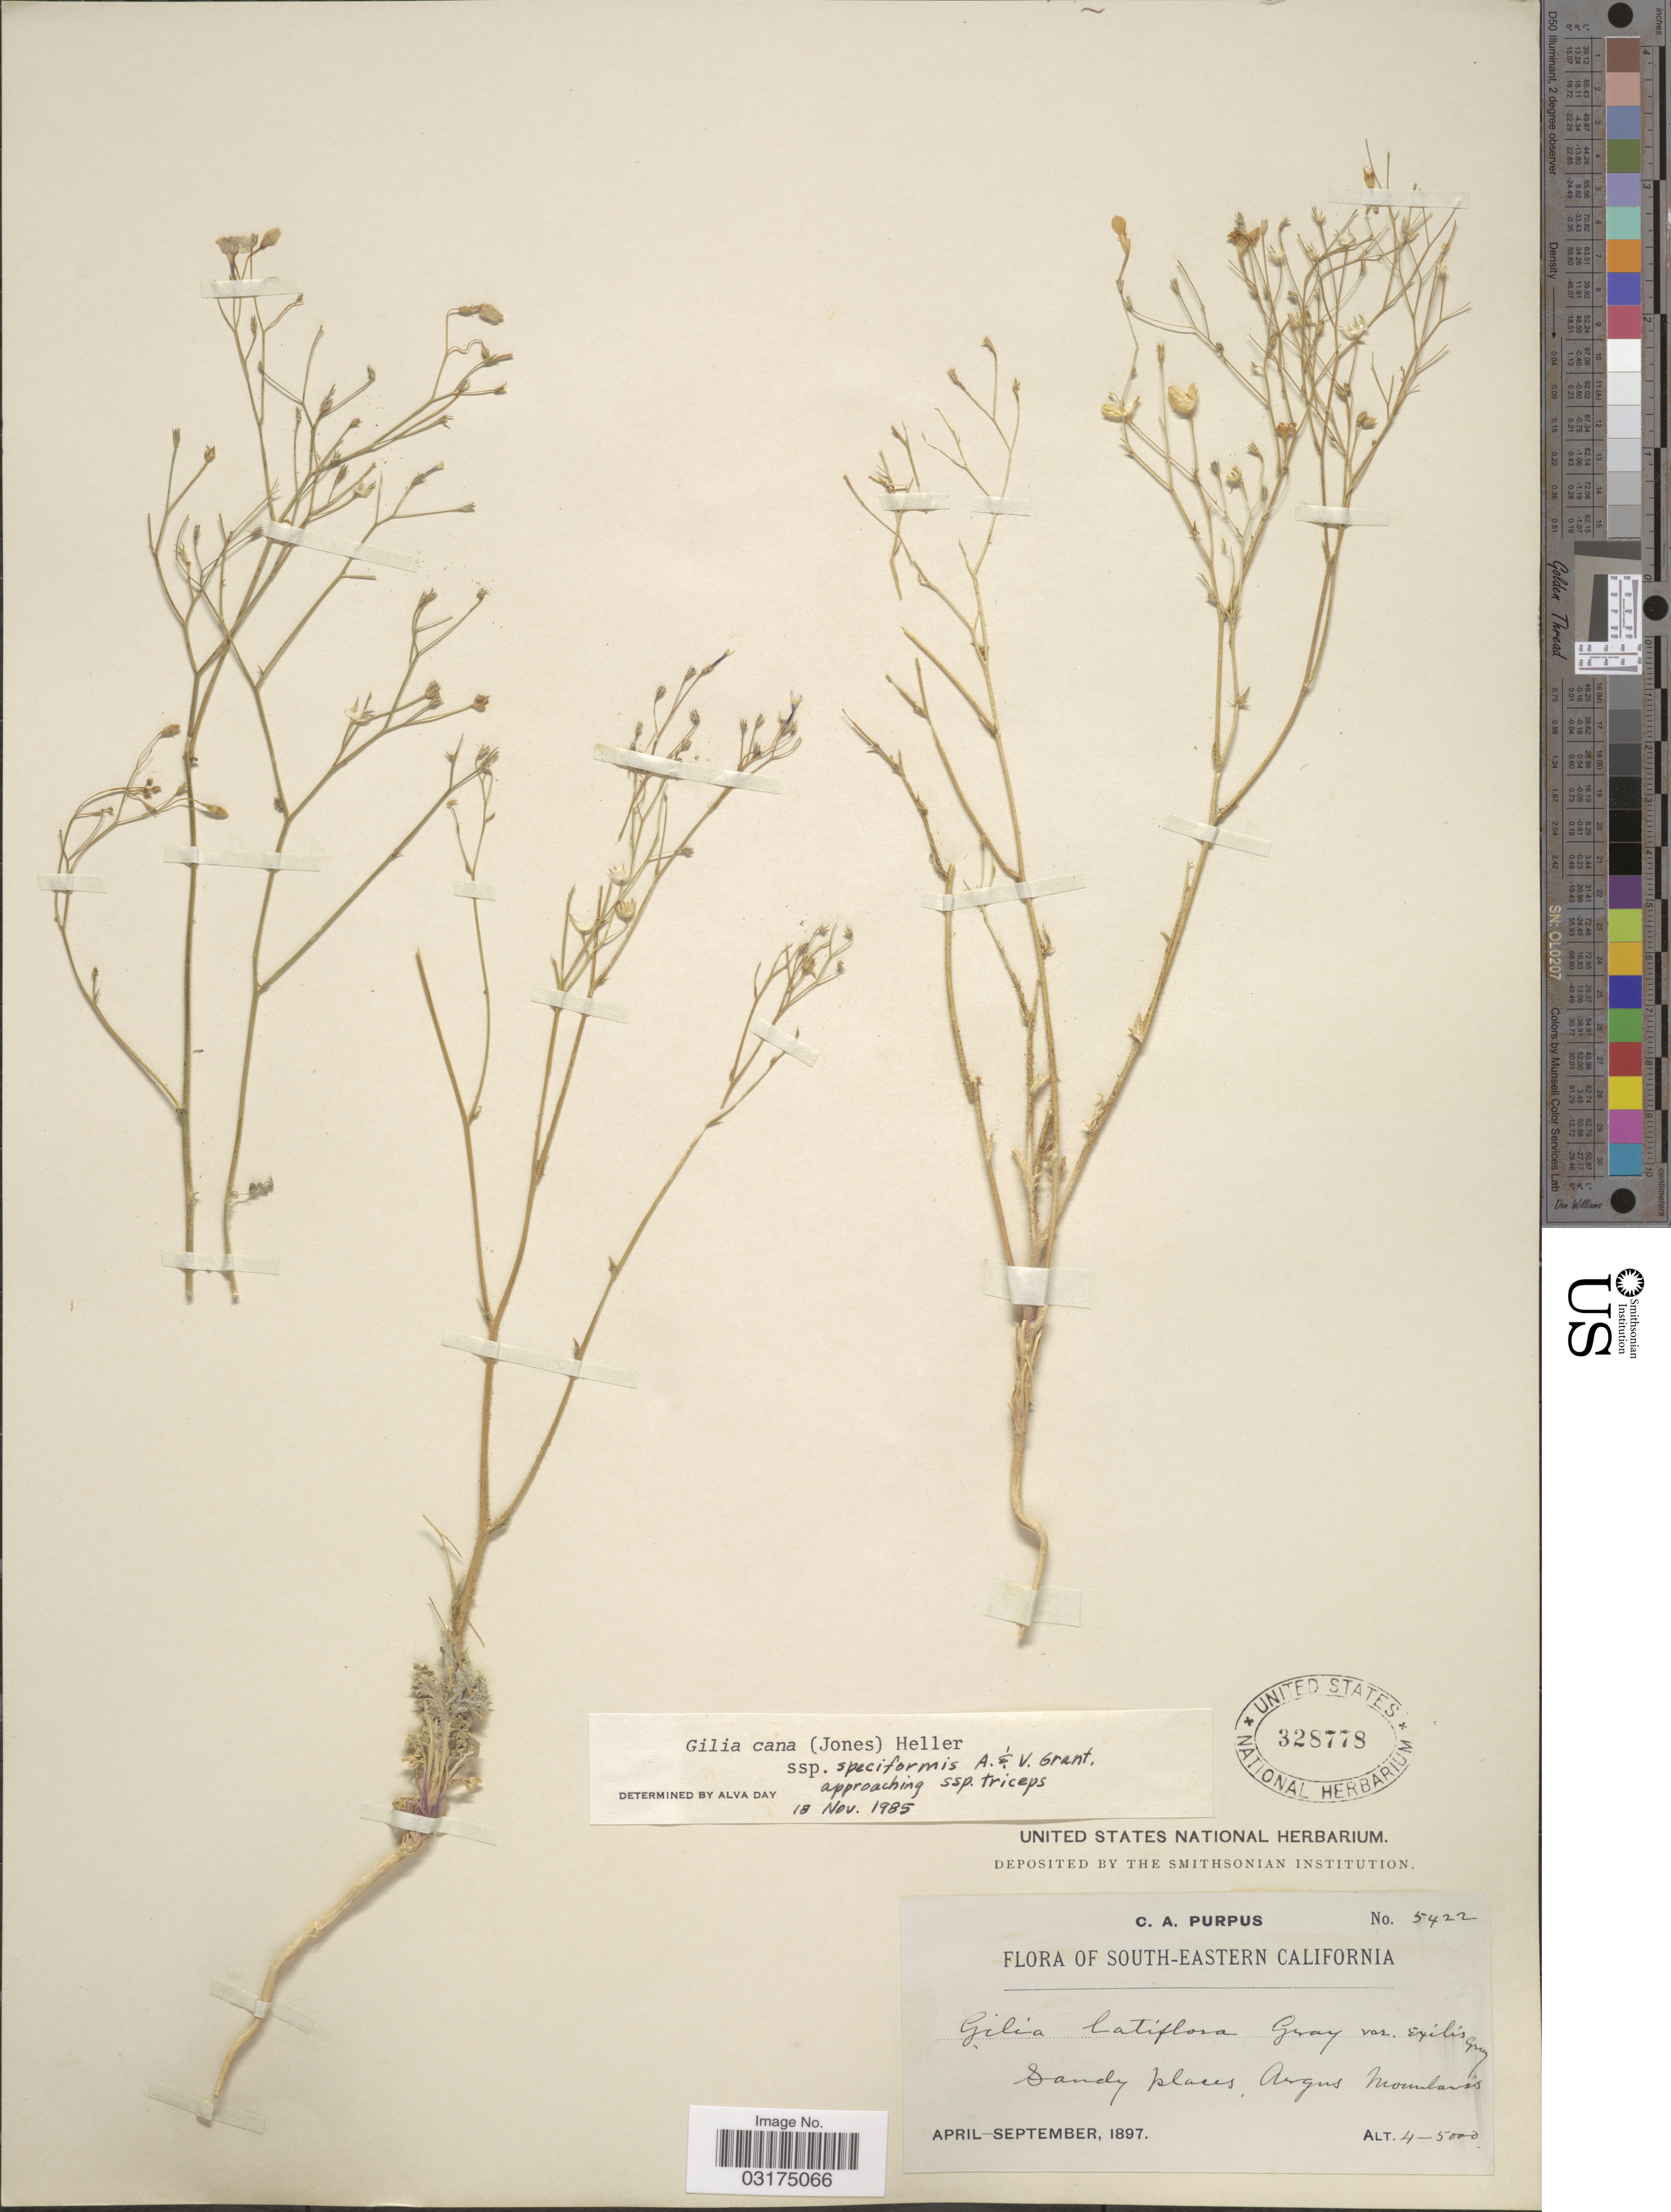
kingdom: Plantae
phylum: Tracheophyta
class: Magnoliopsida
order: Ericales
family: Polemoniaceae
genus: Gilia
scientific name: Gilia cana subsp. speciformis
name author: A.D. Grant & V.E. Grant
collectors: C. A. Purpus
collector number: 5422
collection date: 1897-04/1897-09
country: United States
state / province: California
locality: South-Eastern California. Argus Mountains.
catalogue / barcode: US 328778